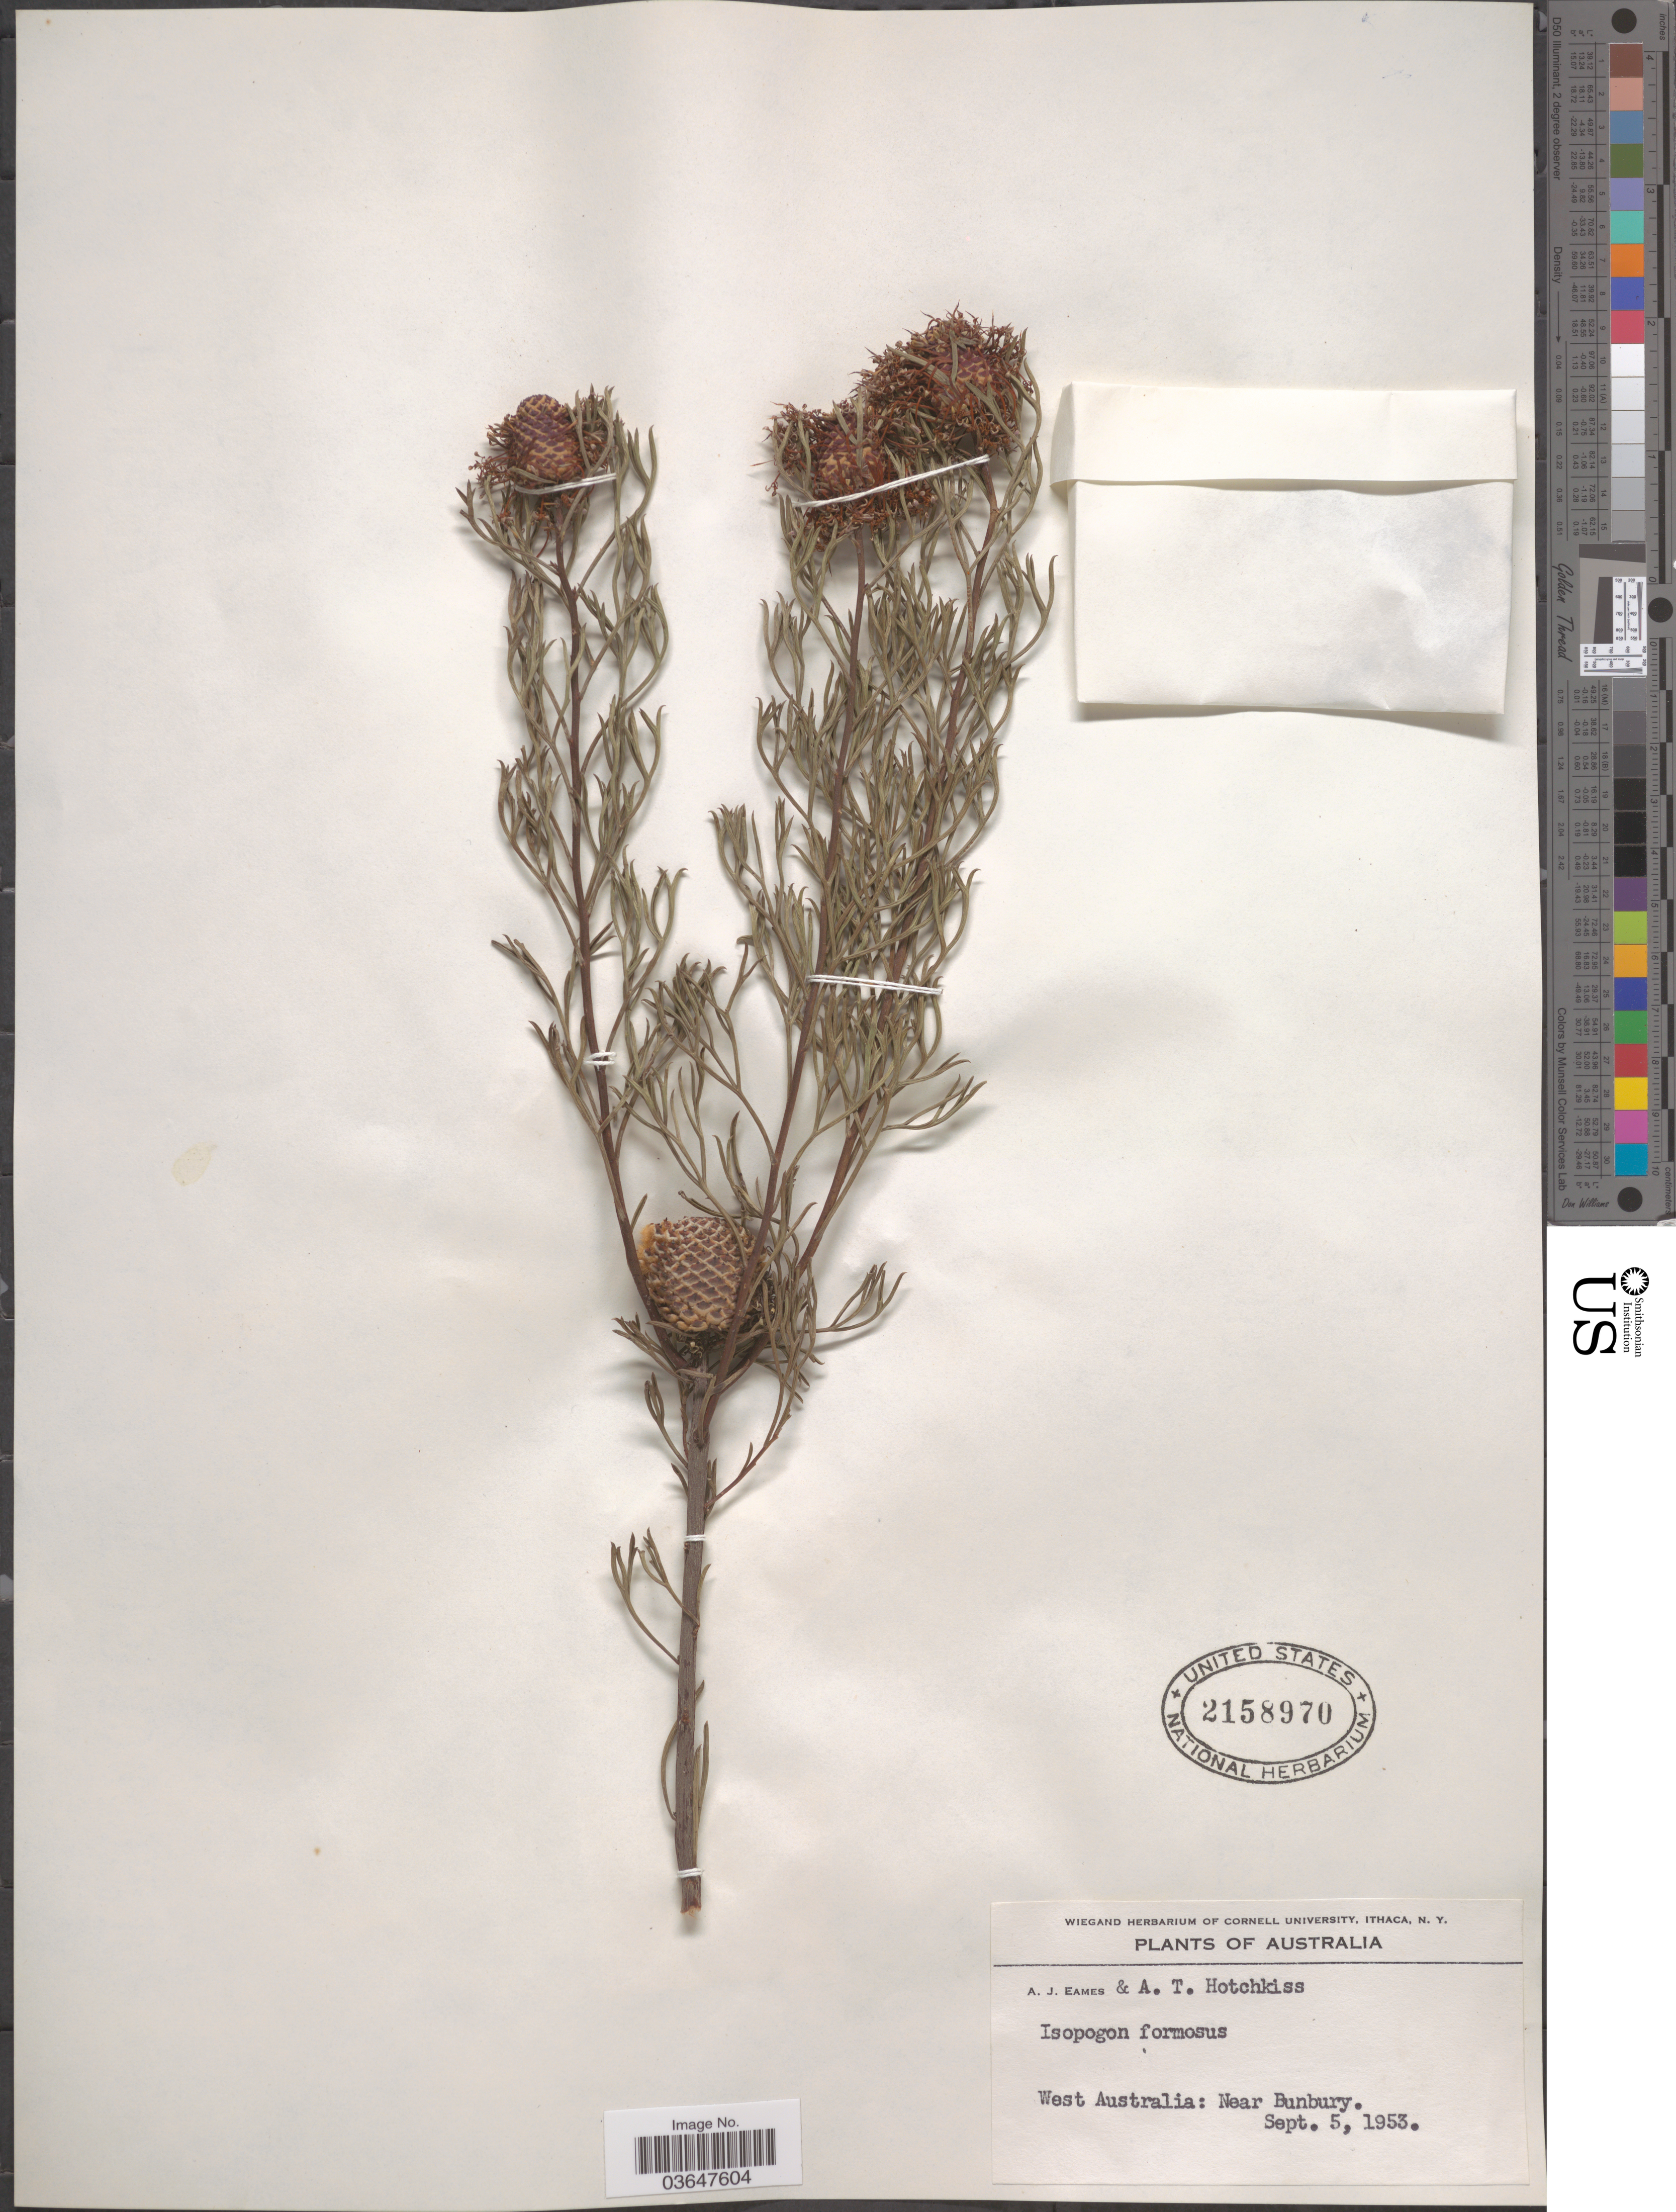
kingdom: Plantae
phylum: Tracheophyta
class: Magnoliopsida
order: Proteales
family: Proteaceae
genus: Isopogon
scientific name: Isopogon formosus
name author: R. Br.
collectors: A. J. Eames & A. Hotchkiss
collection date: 1953-09-05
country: Australia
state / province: Western Australia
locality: West Australia: Near Bunbury.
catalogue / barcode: US 2158970